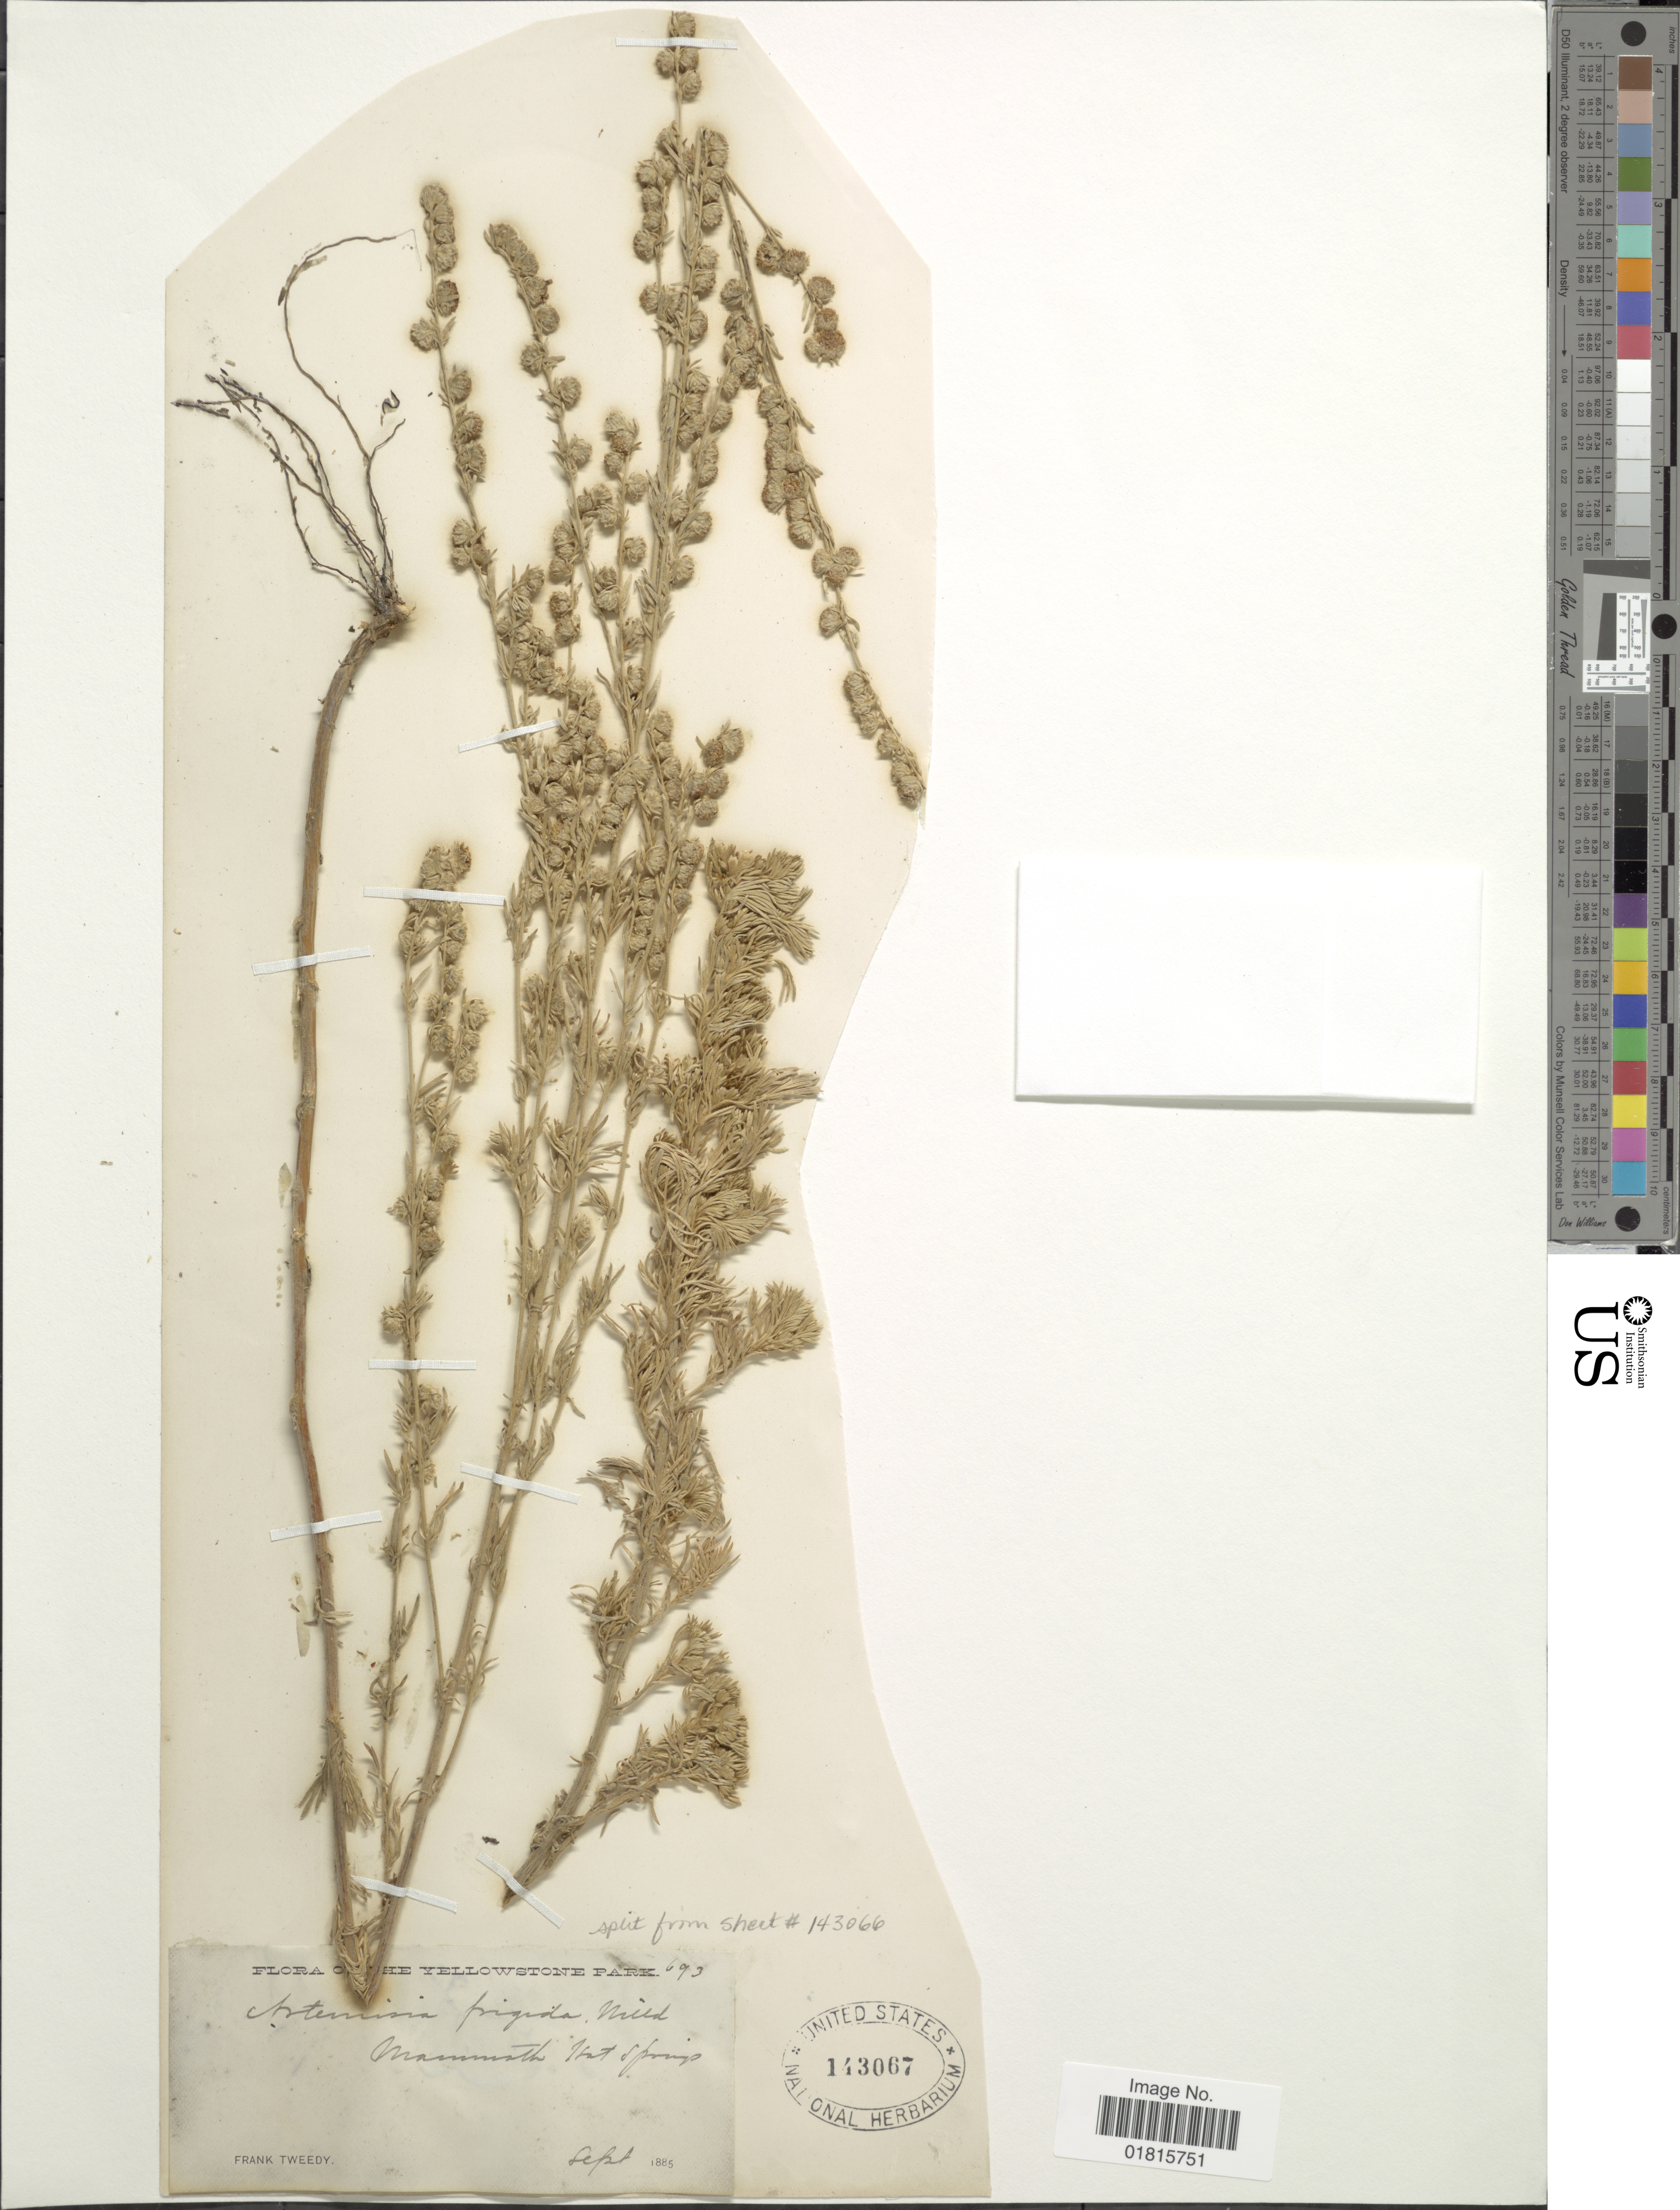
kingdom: Plantae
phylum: Tracheophyta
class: Magnoliopsida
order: Asterales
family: Asteraceae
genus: Artemisia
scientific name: Artemisia frigida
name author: Willd.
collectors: F. Tweedy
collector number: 693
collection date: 1885-09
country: United States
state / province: Wyoming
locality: The Yellowstone Park, Mammouth Hot Springs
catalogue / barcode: US 143067